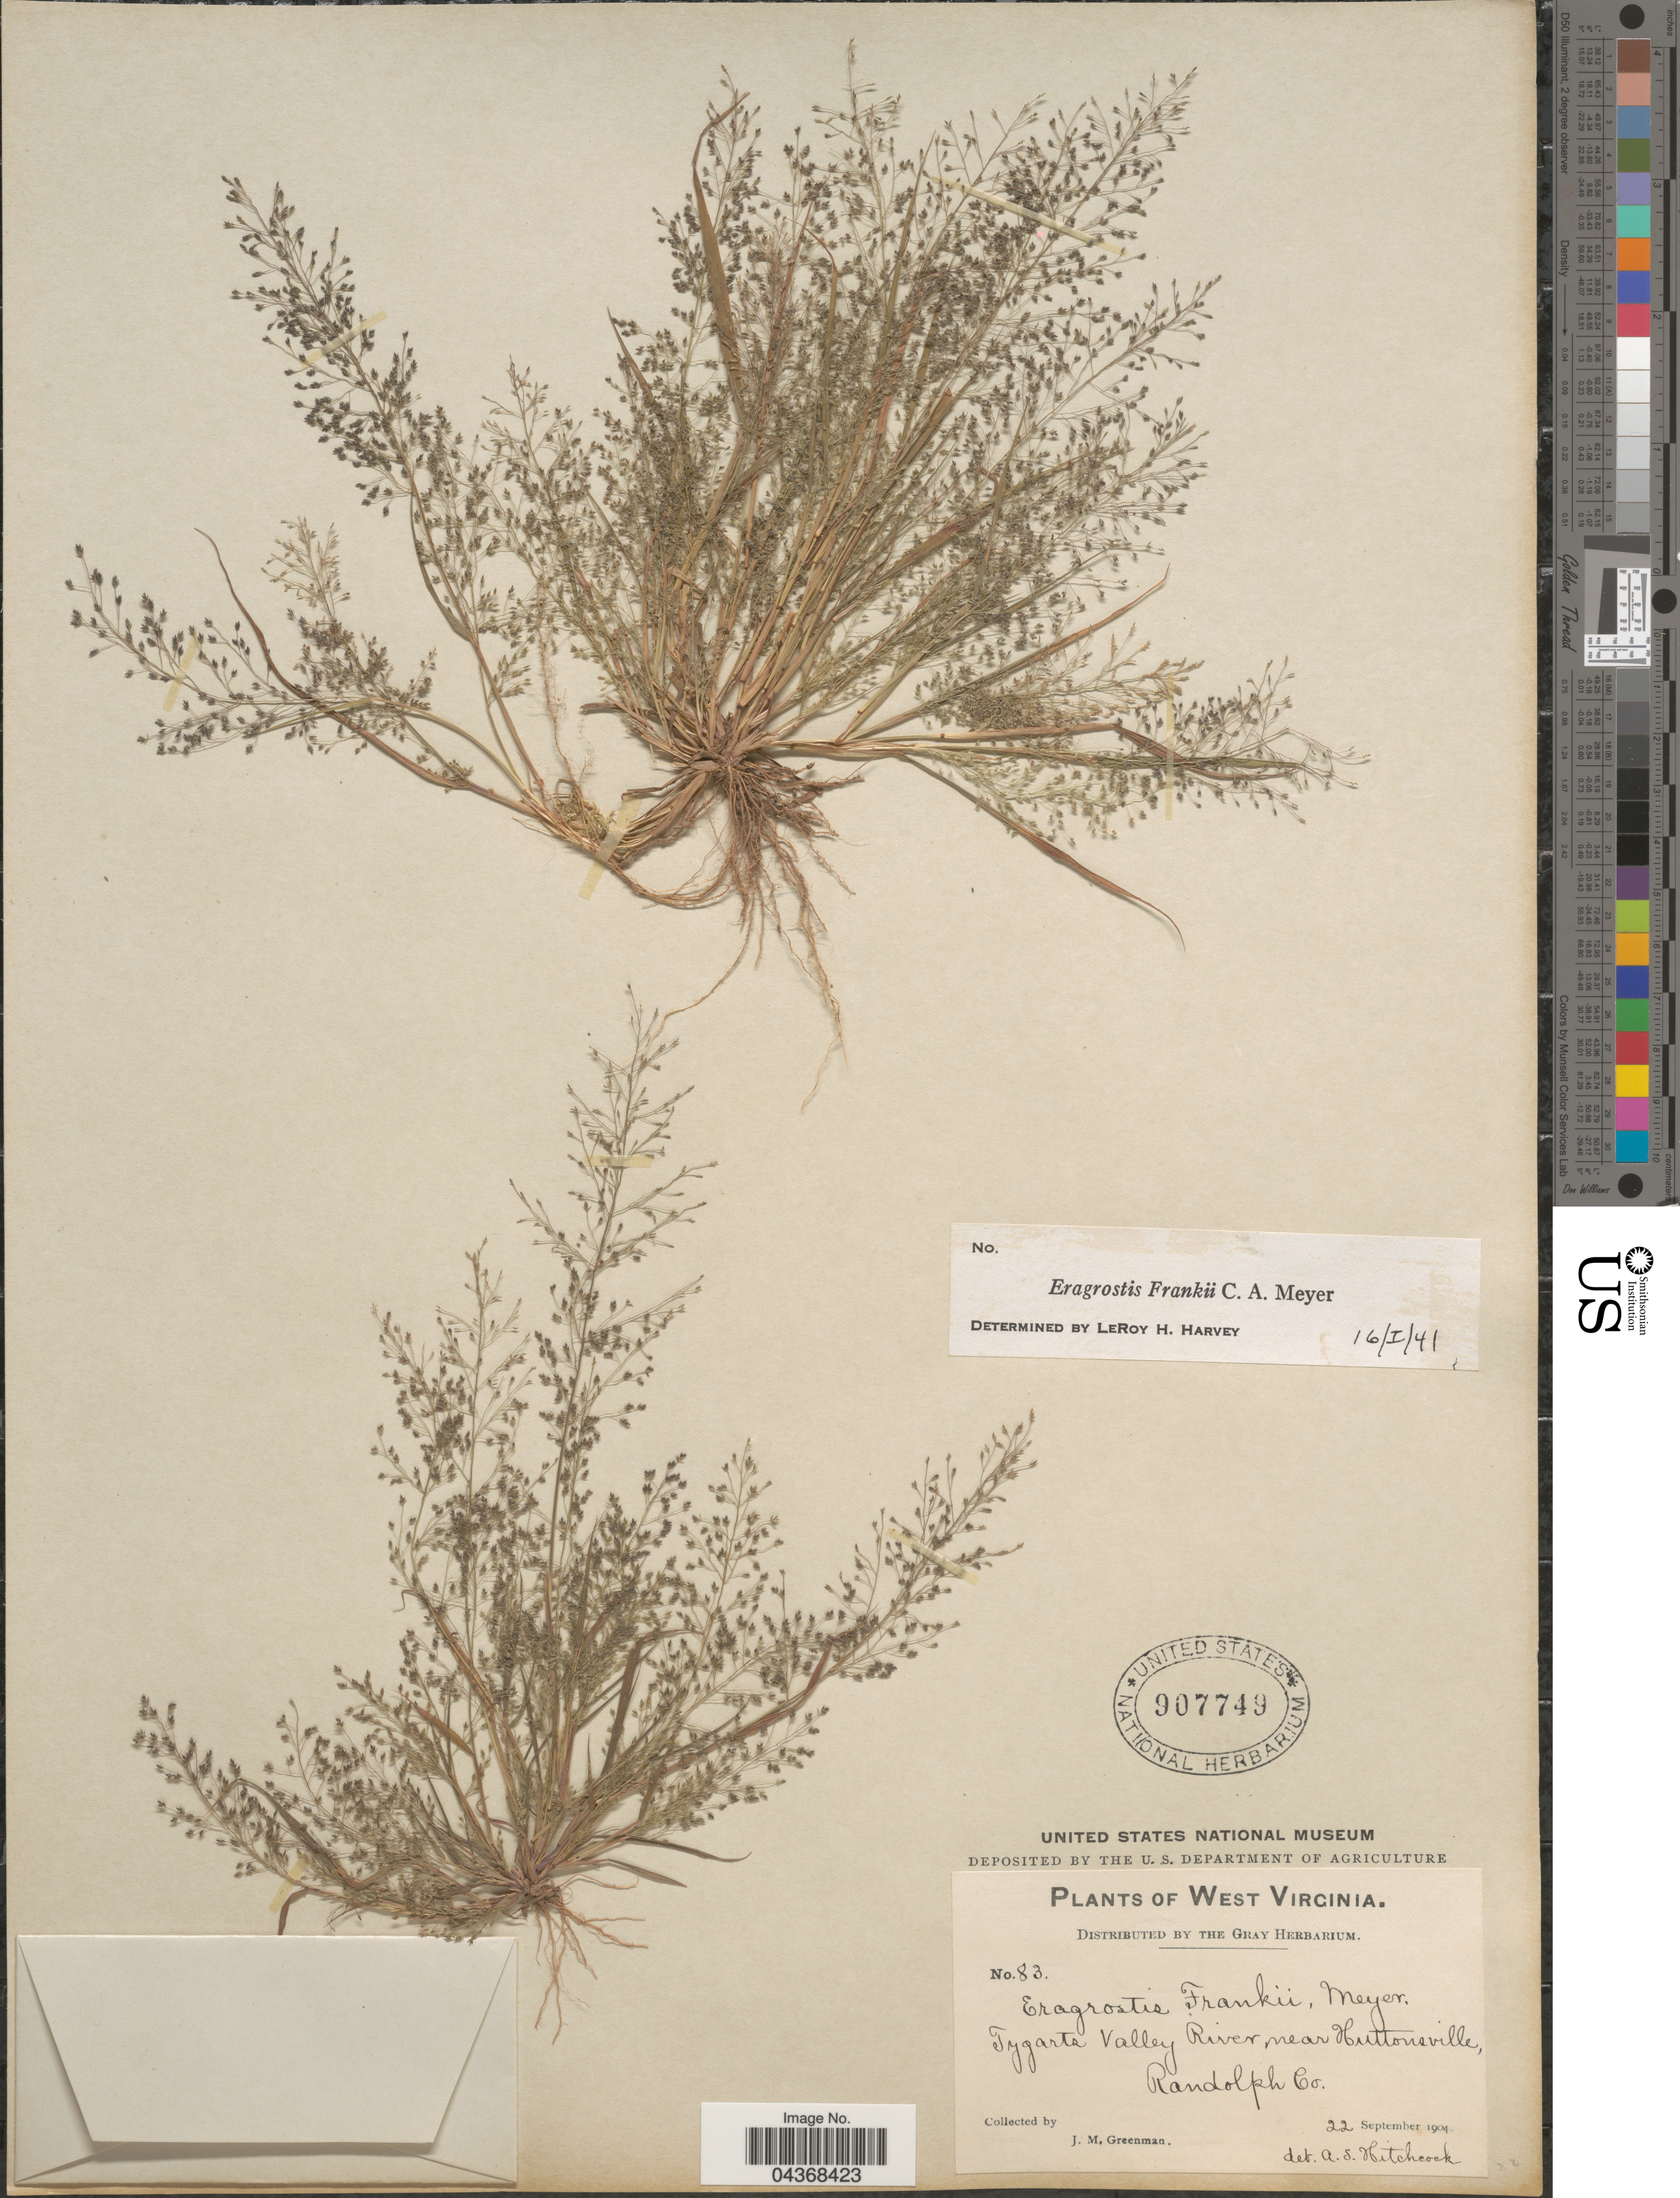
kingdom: Plantae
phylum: Tracheophyta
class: Liliopsida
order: Poales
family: Poaceae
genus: Eragrostis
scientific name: Eragrostis frankii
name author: C.A. Mey. ex Steud.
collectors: J. M. Greenman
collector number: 83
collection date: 1904-09-22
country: United States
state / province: West Virginia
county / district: Randolph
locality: Tygarts Valley River, near Huttonsville, Randolph Co.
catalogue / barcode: US 907749